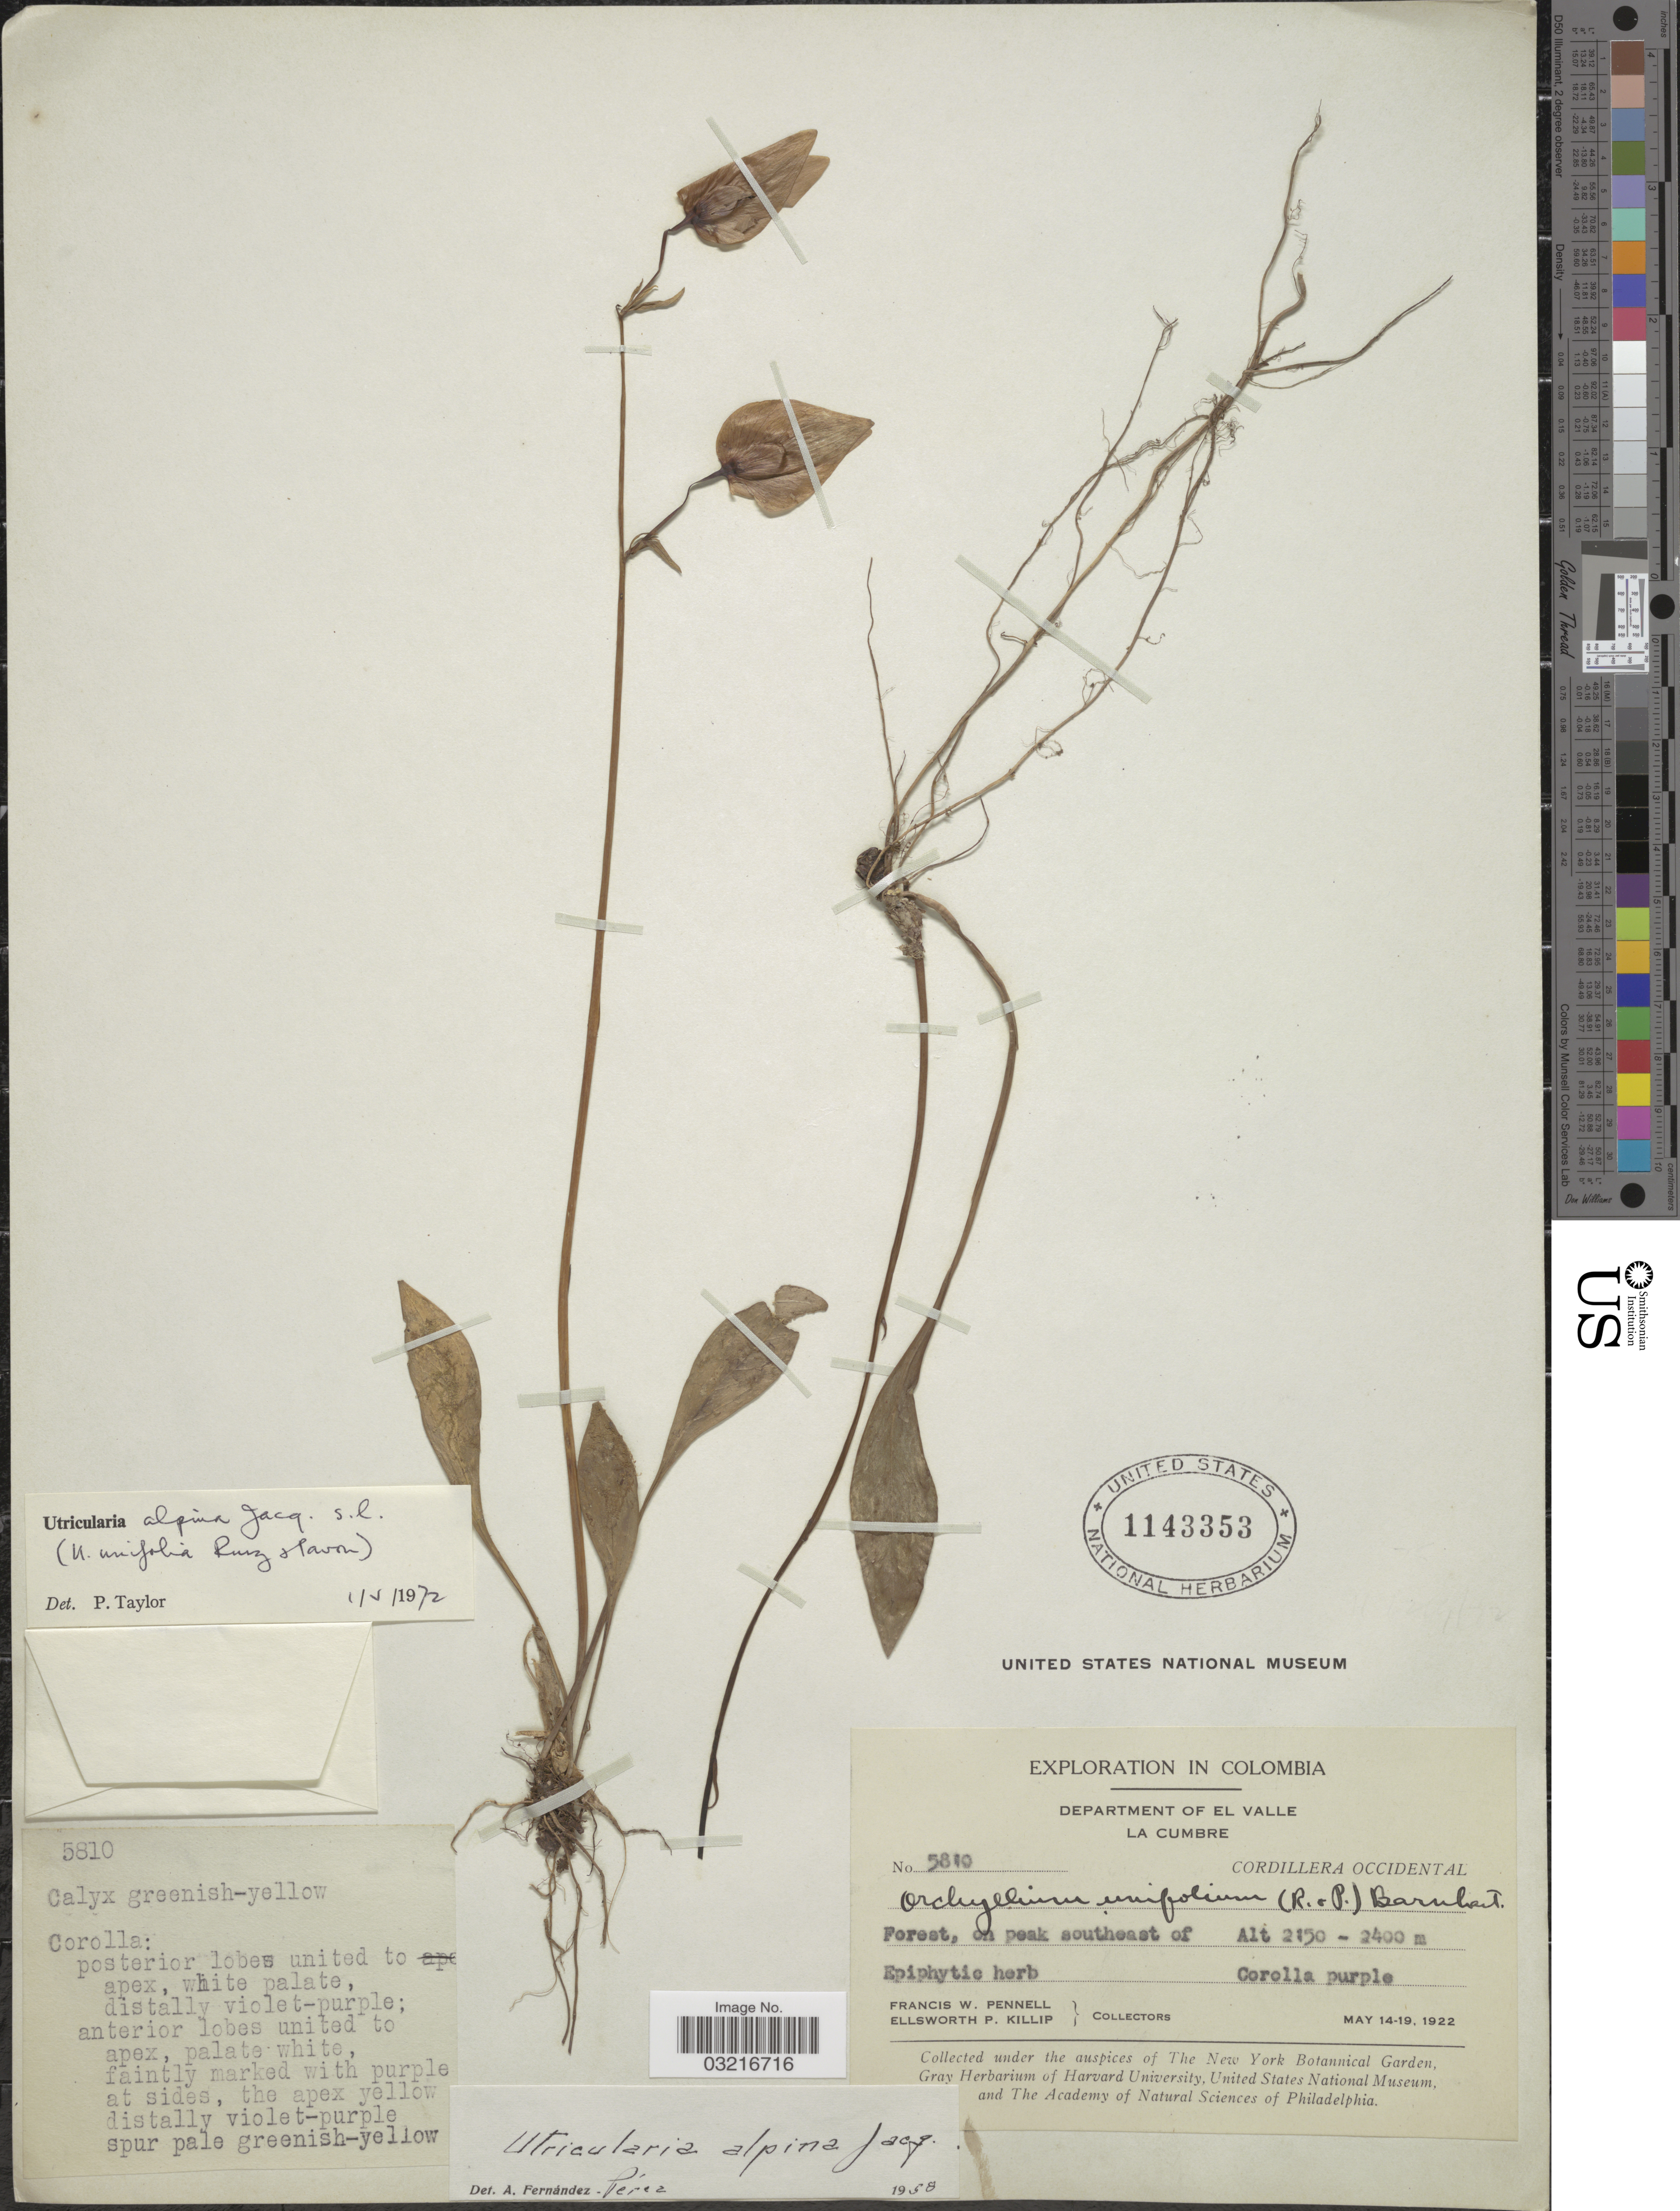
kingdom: Plantae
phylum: Tracheophyta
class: Magnoliopsida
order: Lamiales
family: Lentibulariaceae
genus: Utricularia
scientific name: Utricularia unifolia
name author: Ruiz & Pav.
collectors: F. W. Pennell & E. P. Killip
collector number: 5810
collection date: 1922-05-14/1922-05-19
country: Colombia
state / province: Valle del Cauca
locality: Department of El Valle, La Cumbre, Cordillera Occidental.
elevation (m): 2150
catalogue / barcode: US 1143353